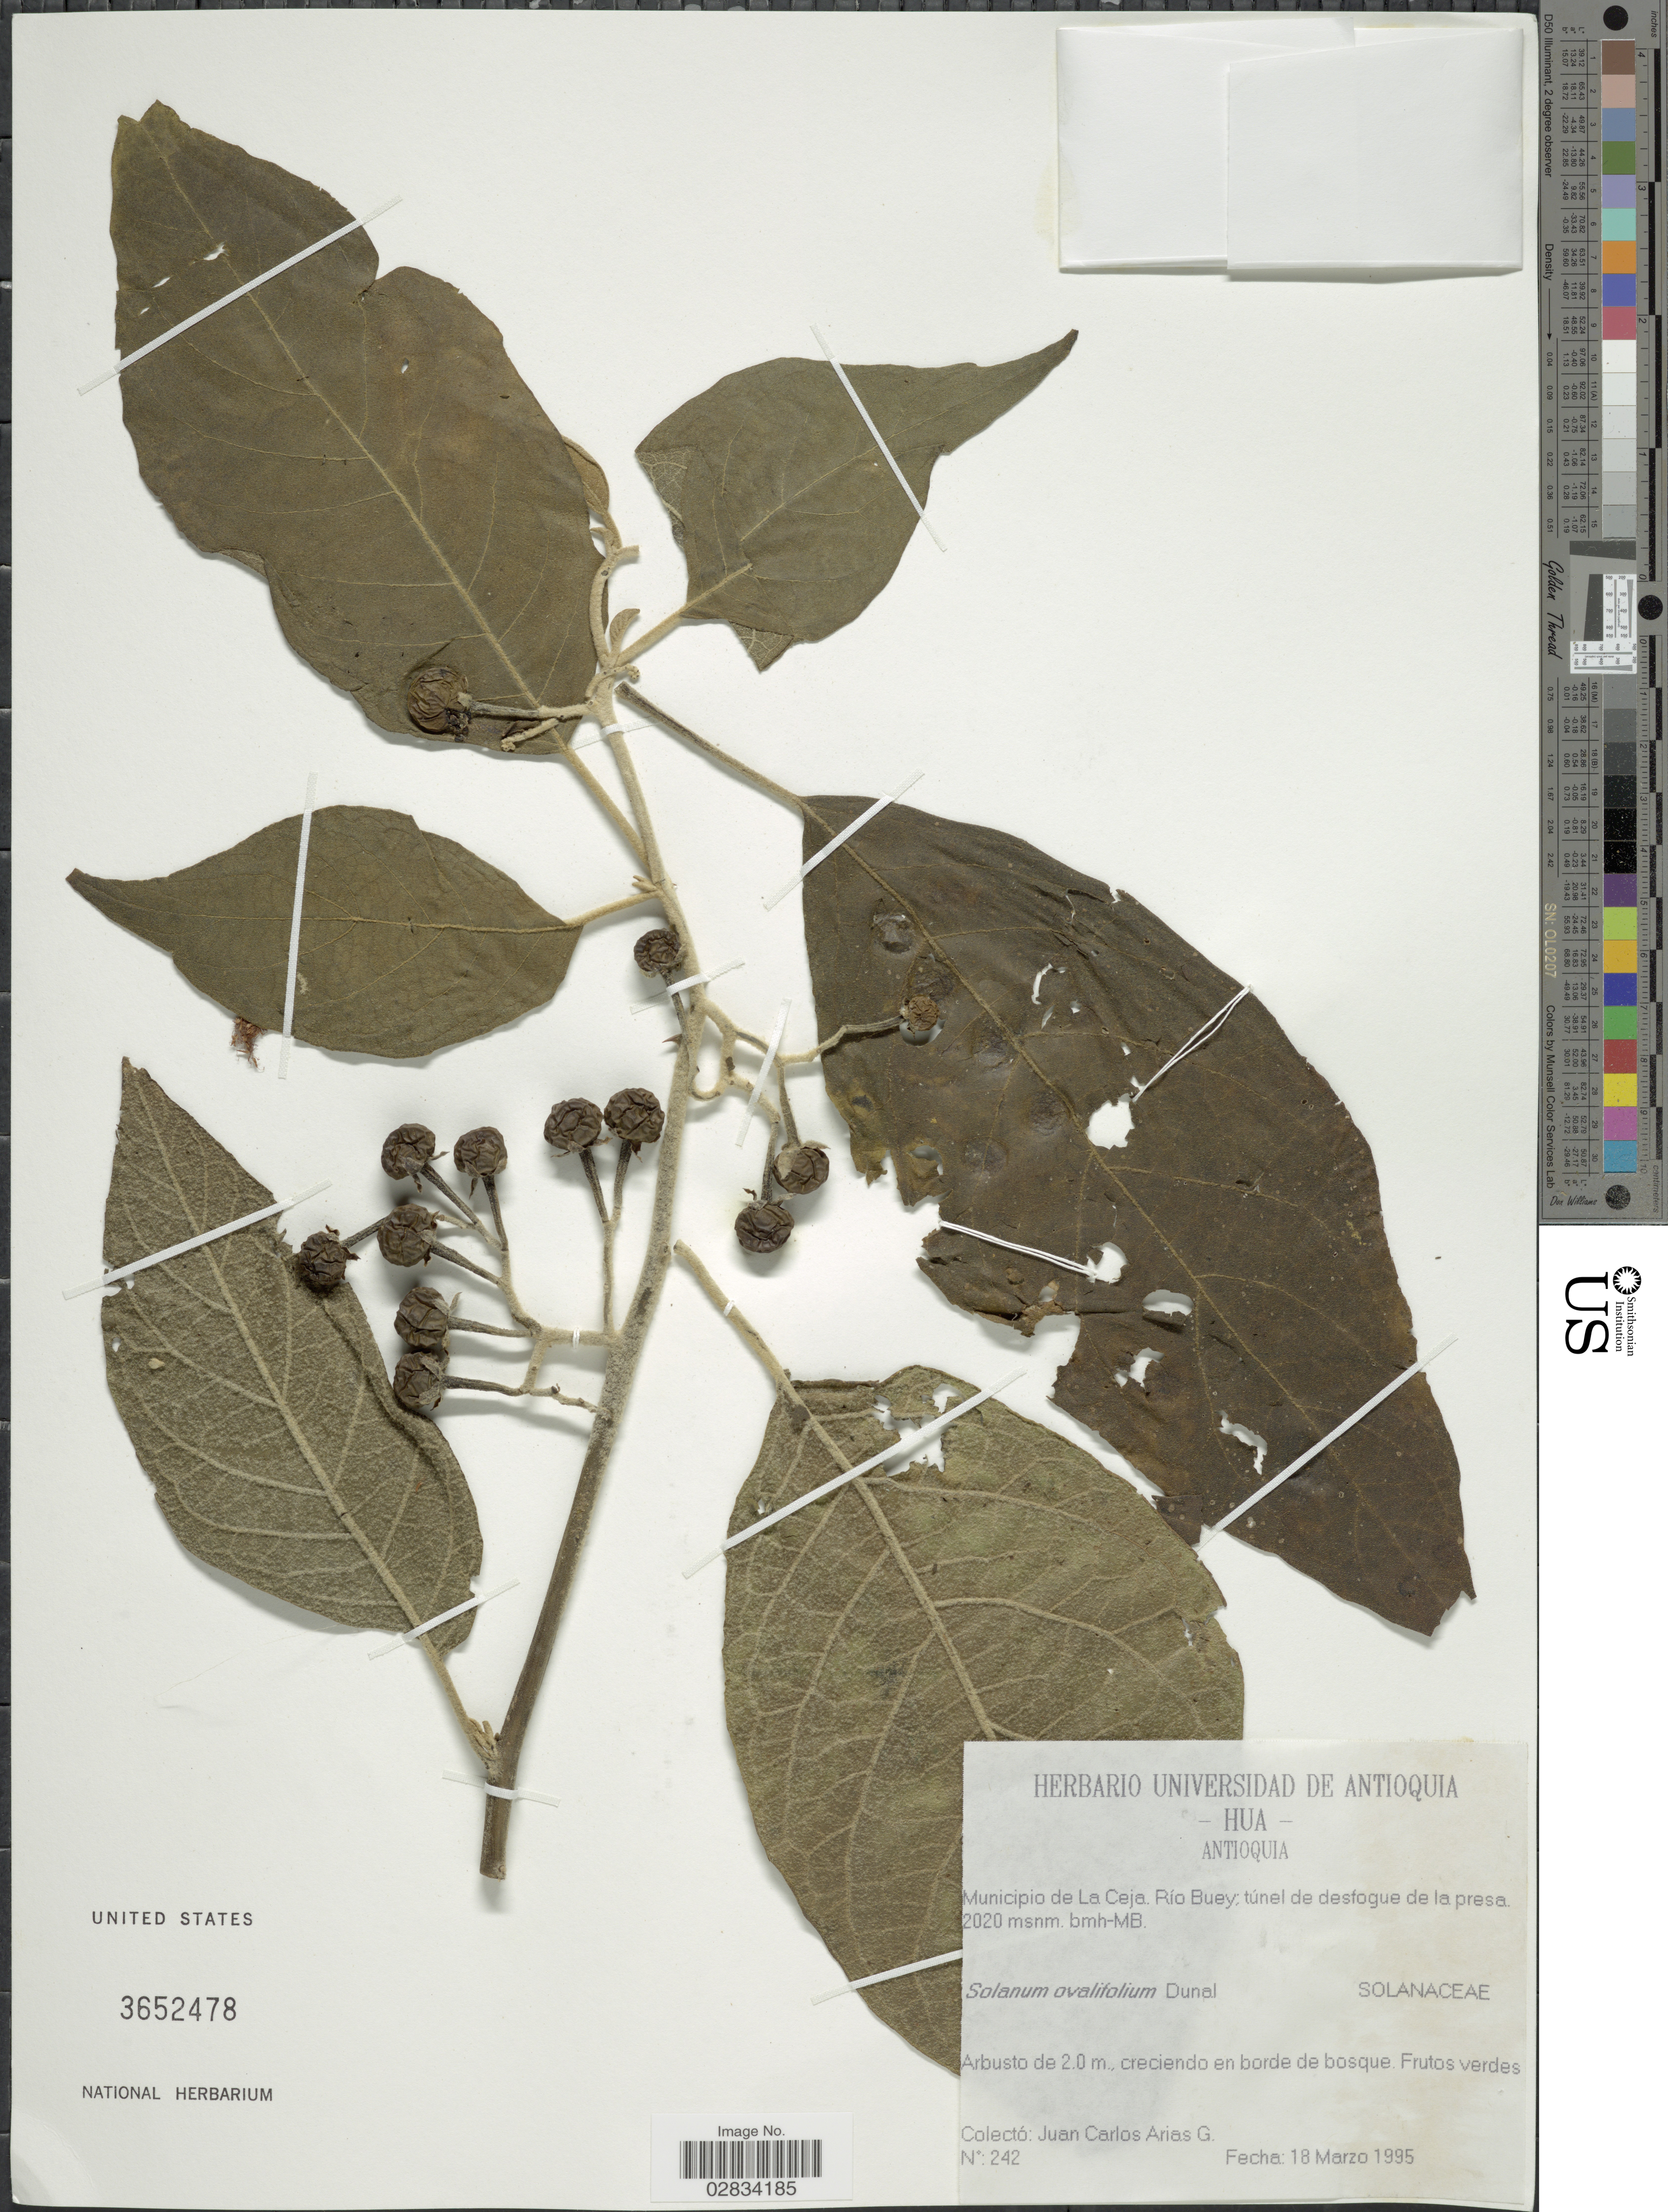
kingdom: Plantae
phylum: Tracheophyta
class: Magnoliopsida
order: Solanales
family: Solanaceae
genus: Solanum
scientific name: Solanum ovalifolium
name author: Dunal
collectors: J. Arias G.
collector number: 242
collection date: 1995-03-18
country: Colombia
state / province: Antioquia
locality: Municipio de La Ceja, Río Buey, túnel de desfogue de la presa.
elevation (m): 2020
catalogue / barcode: US 3652478